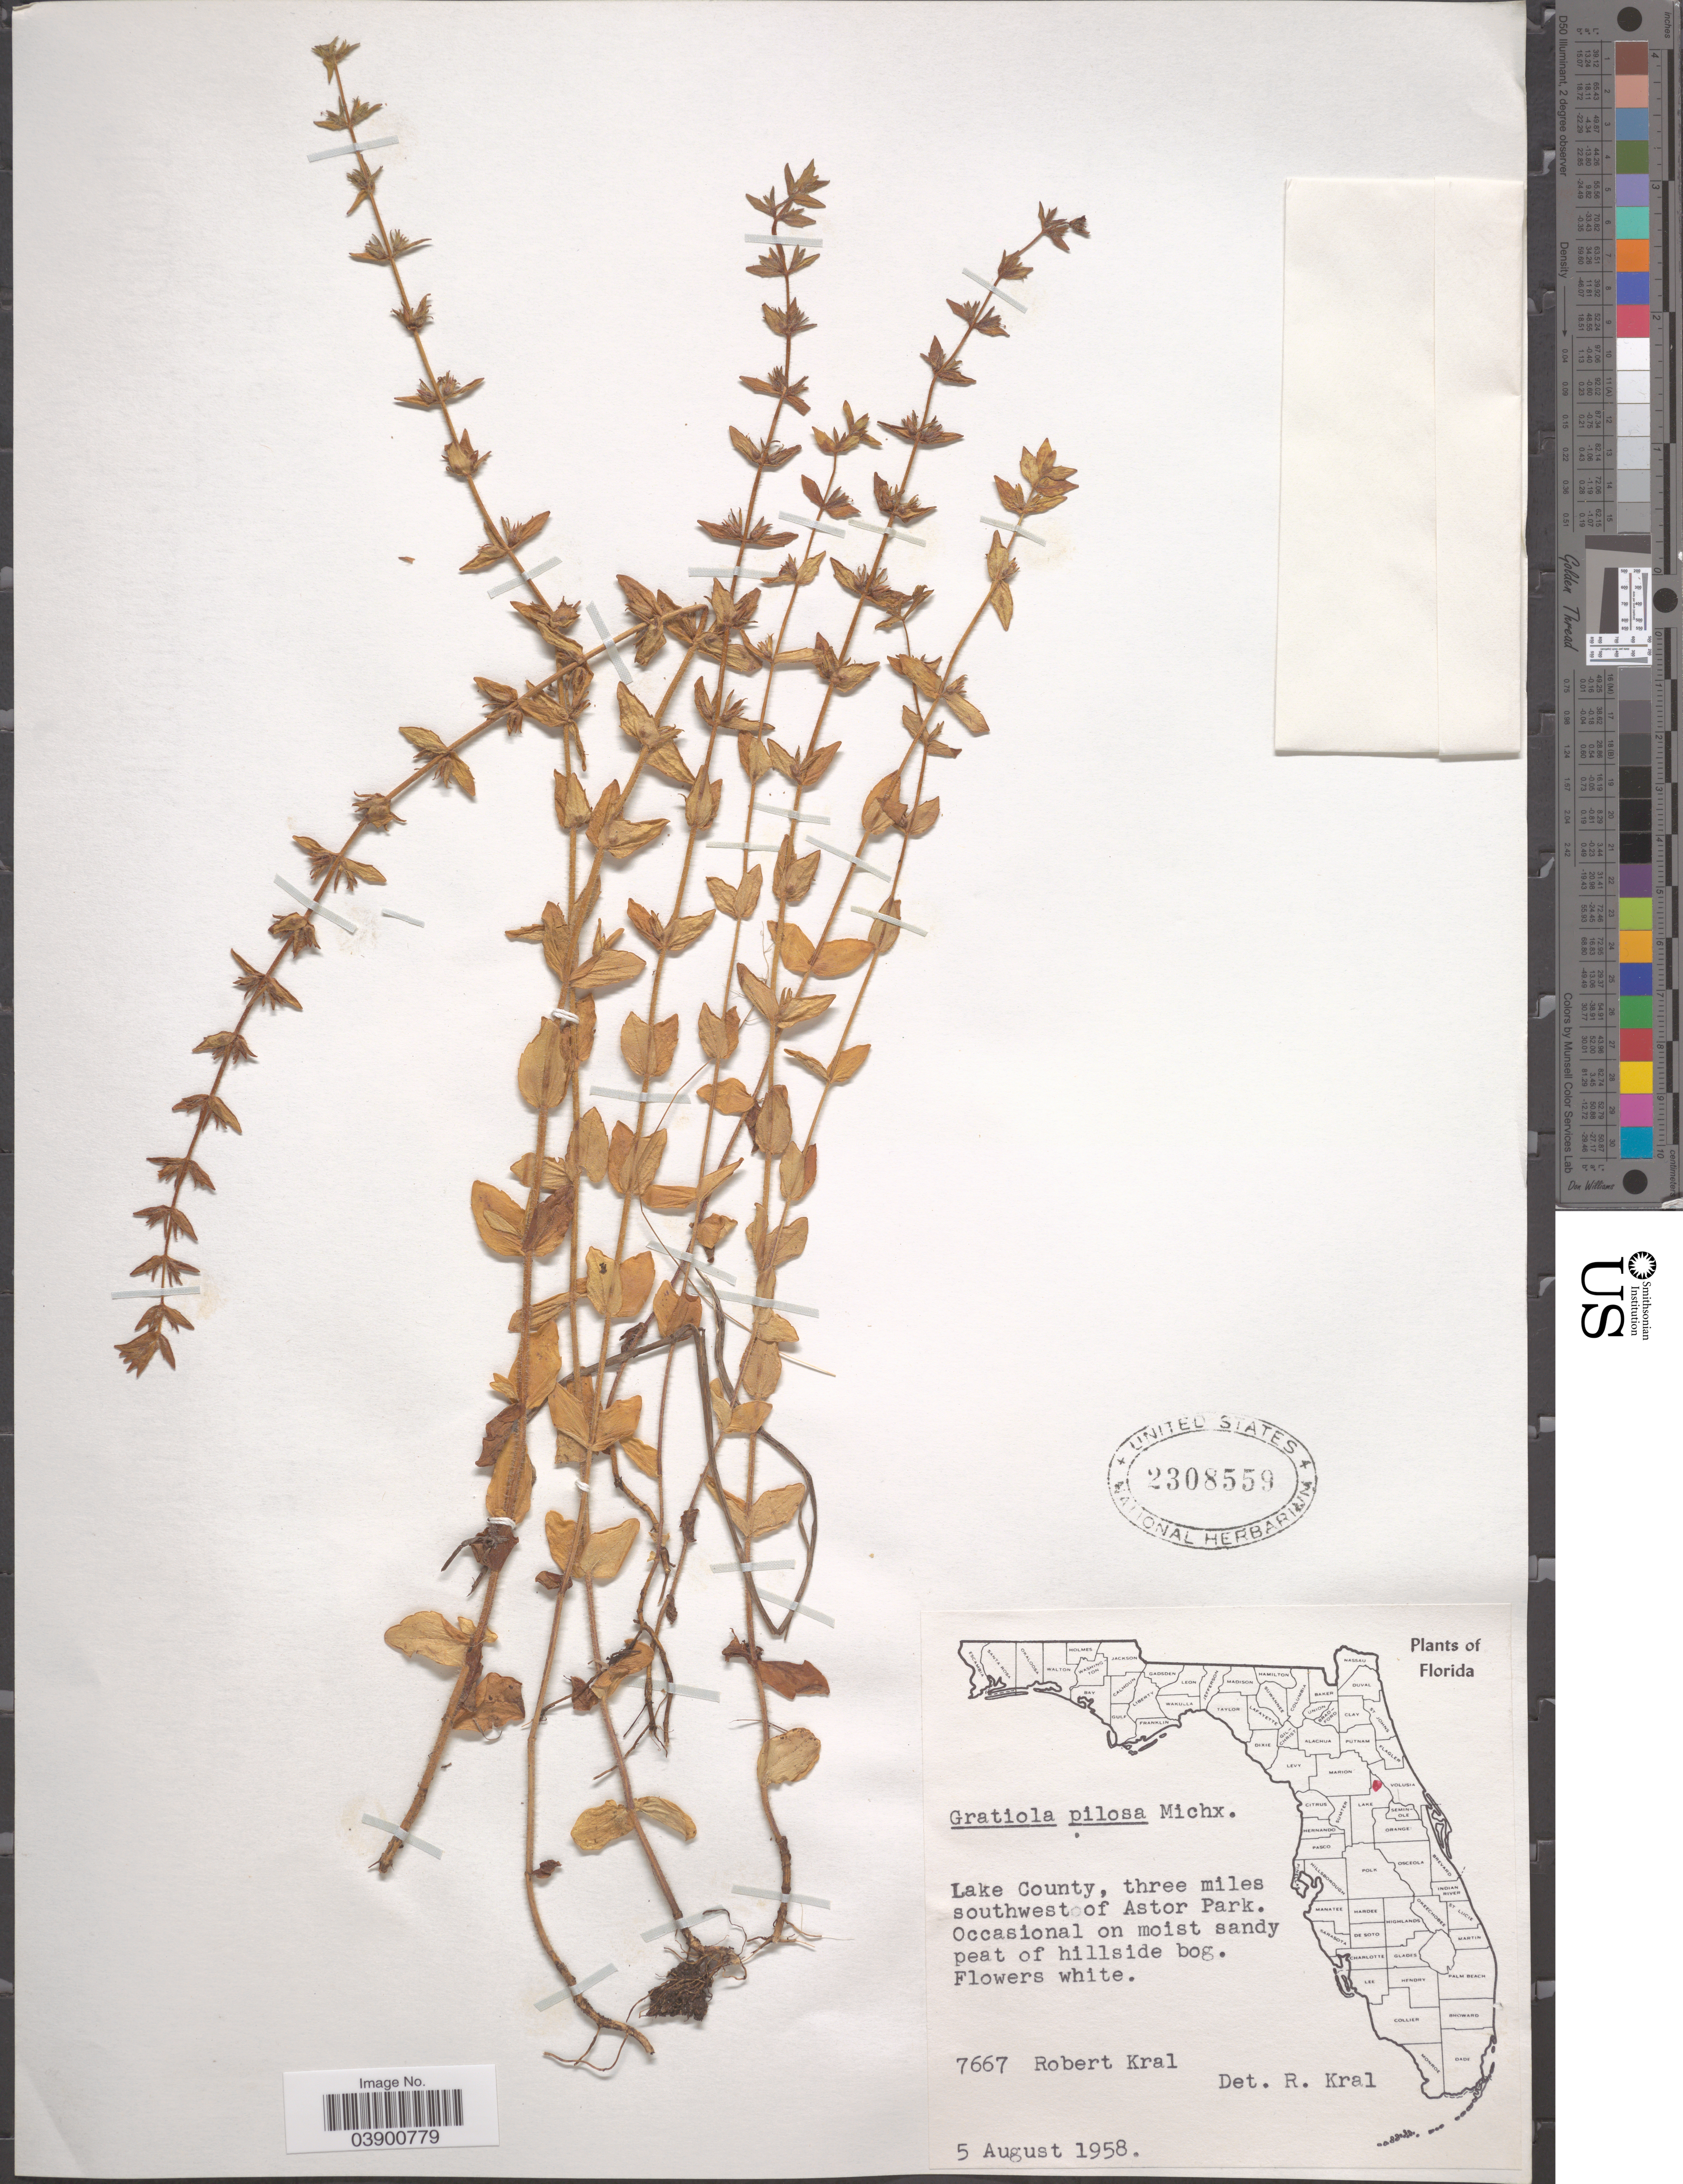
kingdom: Plantae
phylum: Tracheophyta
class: Magnoliopsida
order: Lamiales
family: Plantaginaceae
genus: Gratiola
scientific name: Gratiola pilosa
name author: Michx.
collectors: R. Kral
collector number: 7667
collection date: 1958-08-05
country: United States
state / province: Florida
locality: Lake County, three miles southwest of Astor Park. On moist sandy peat of hillside bog.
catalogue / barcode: US 2308559